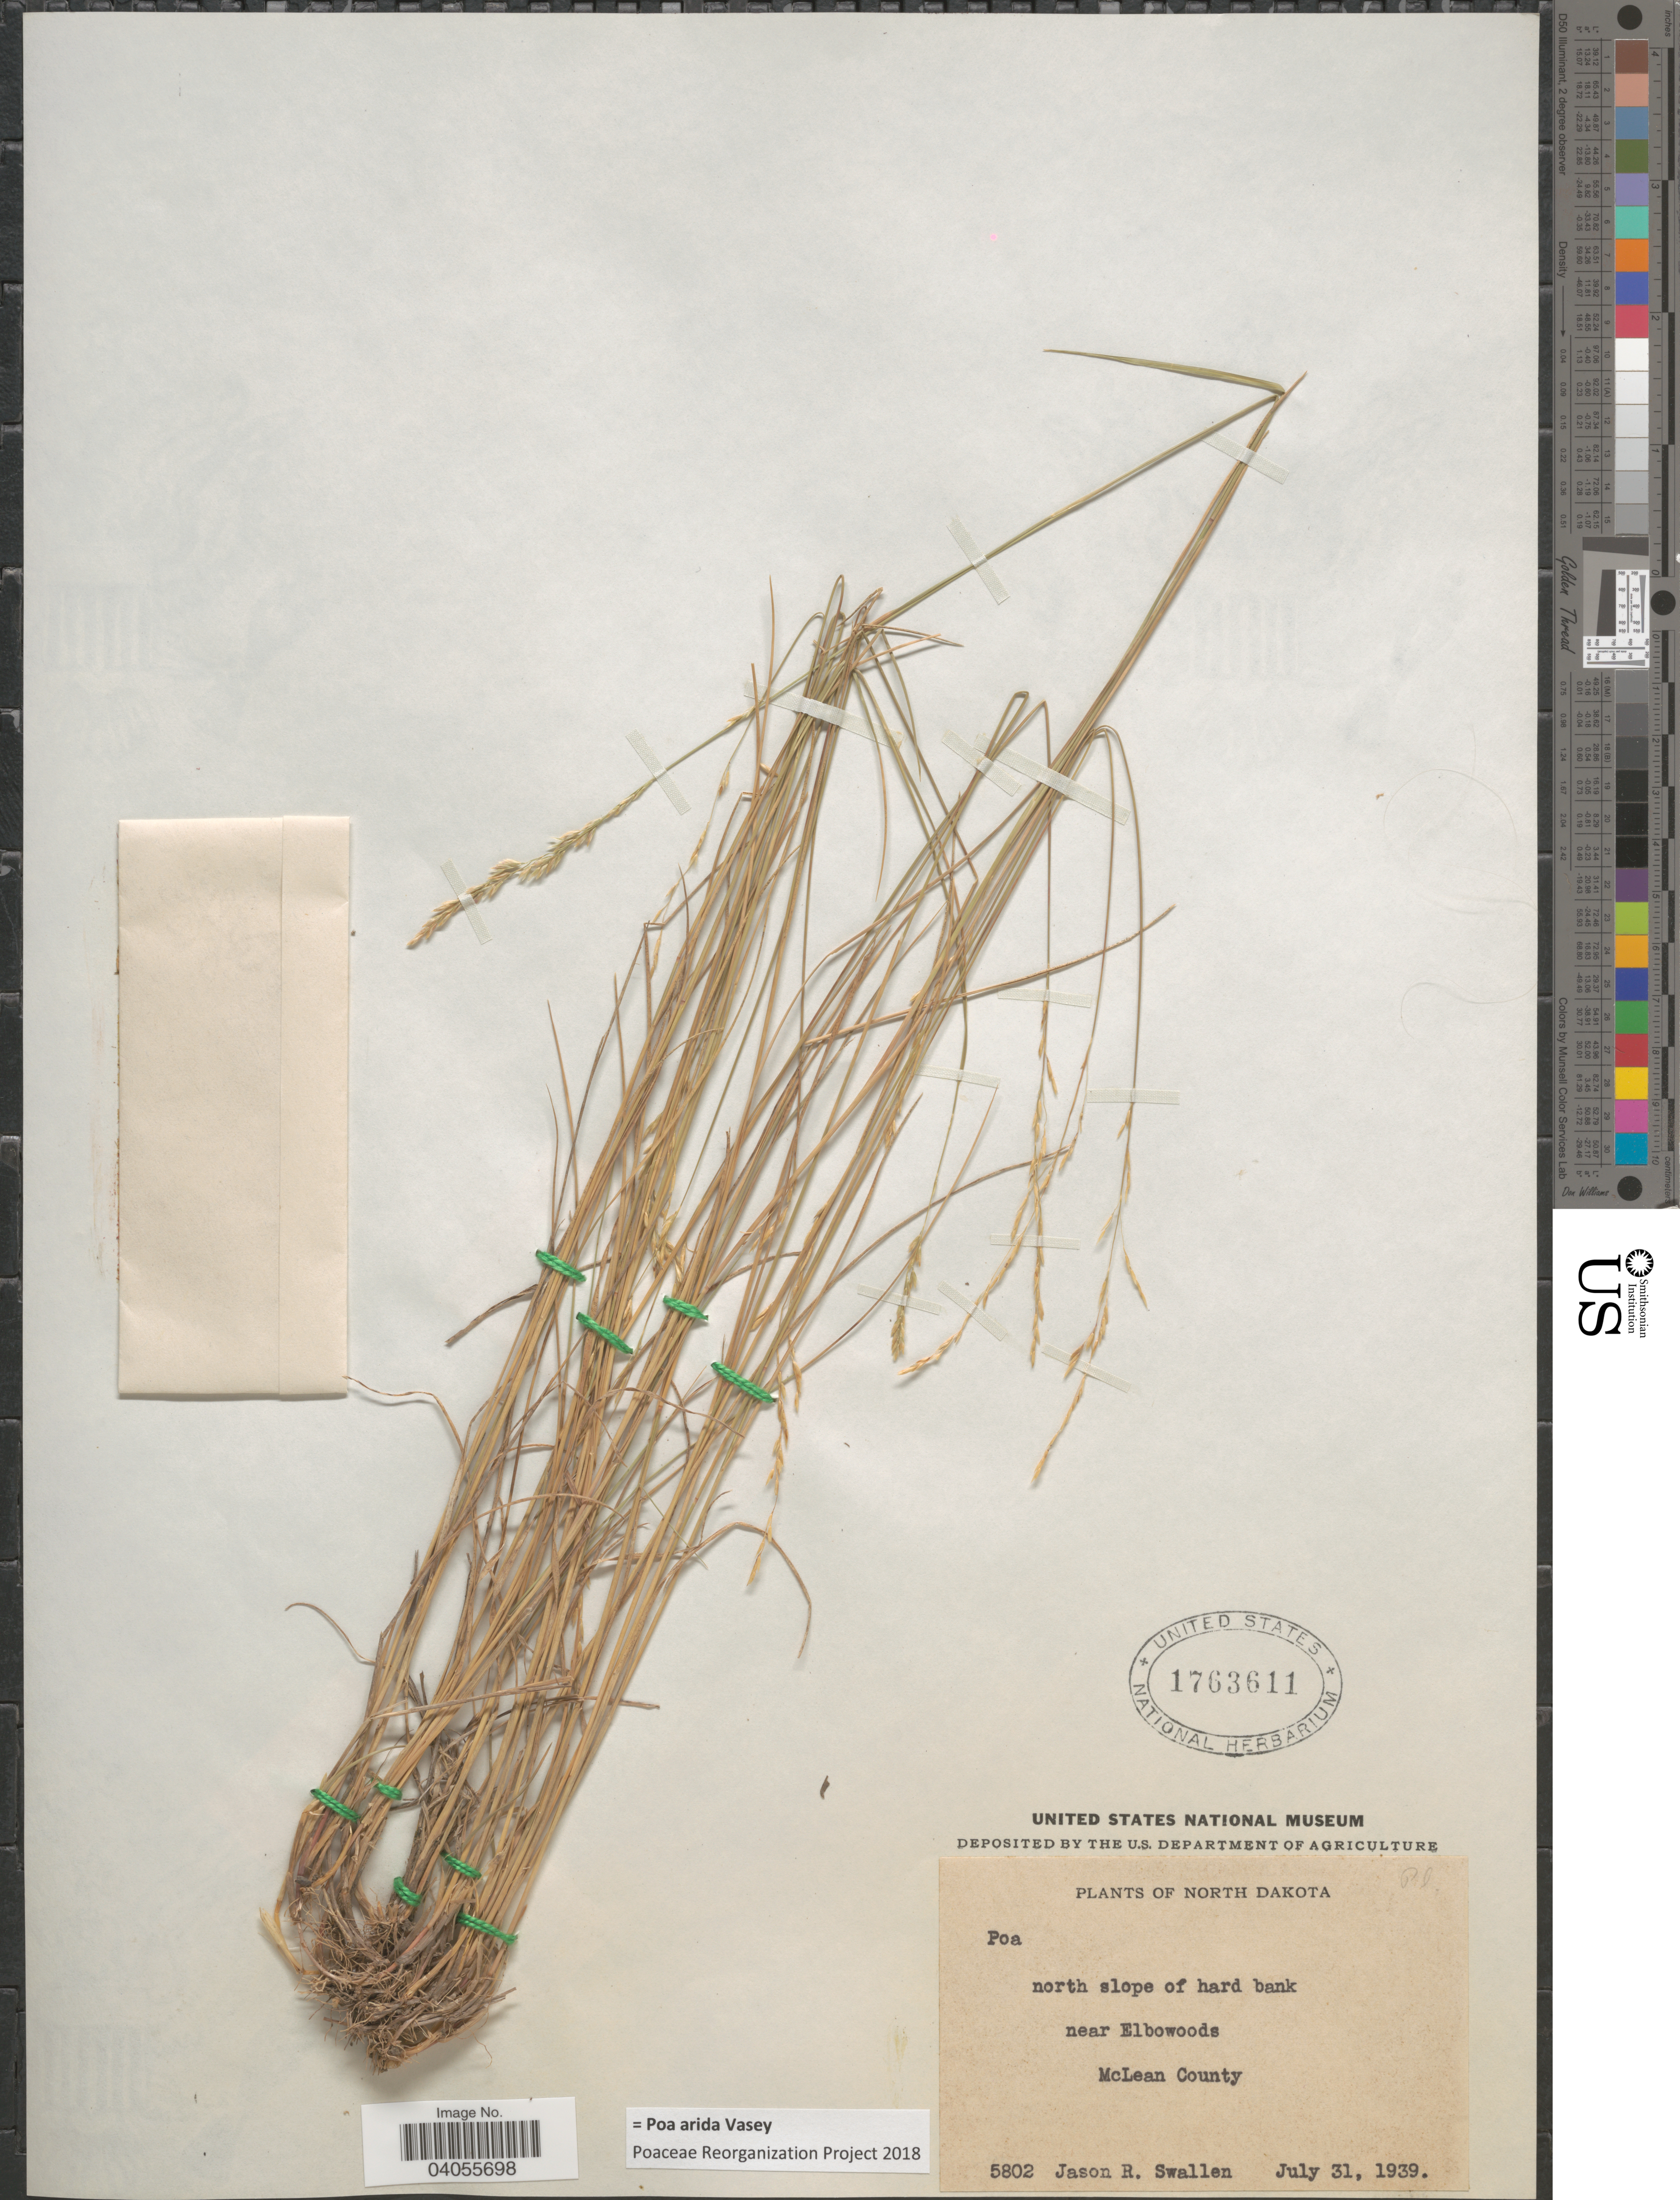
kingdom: Plantae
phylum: Tracheophyta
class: Liliopsida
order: Poales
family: Poaceae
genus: Poa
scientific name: Poa arida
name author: Vasey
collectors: J. R. Swallen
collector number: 5802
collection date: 1939-07-31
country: United States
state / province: North Dakota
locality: North slope of hard bank near Elbowoods, McLean County.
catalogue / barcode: US 1763611